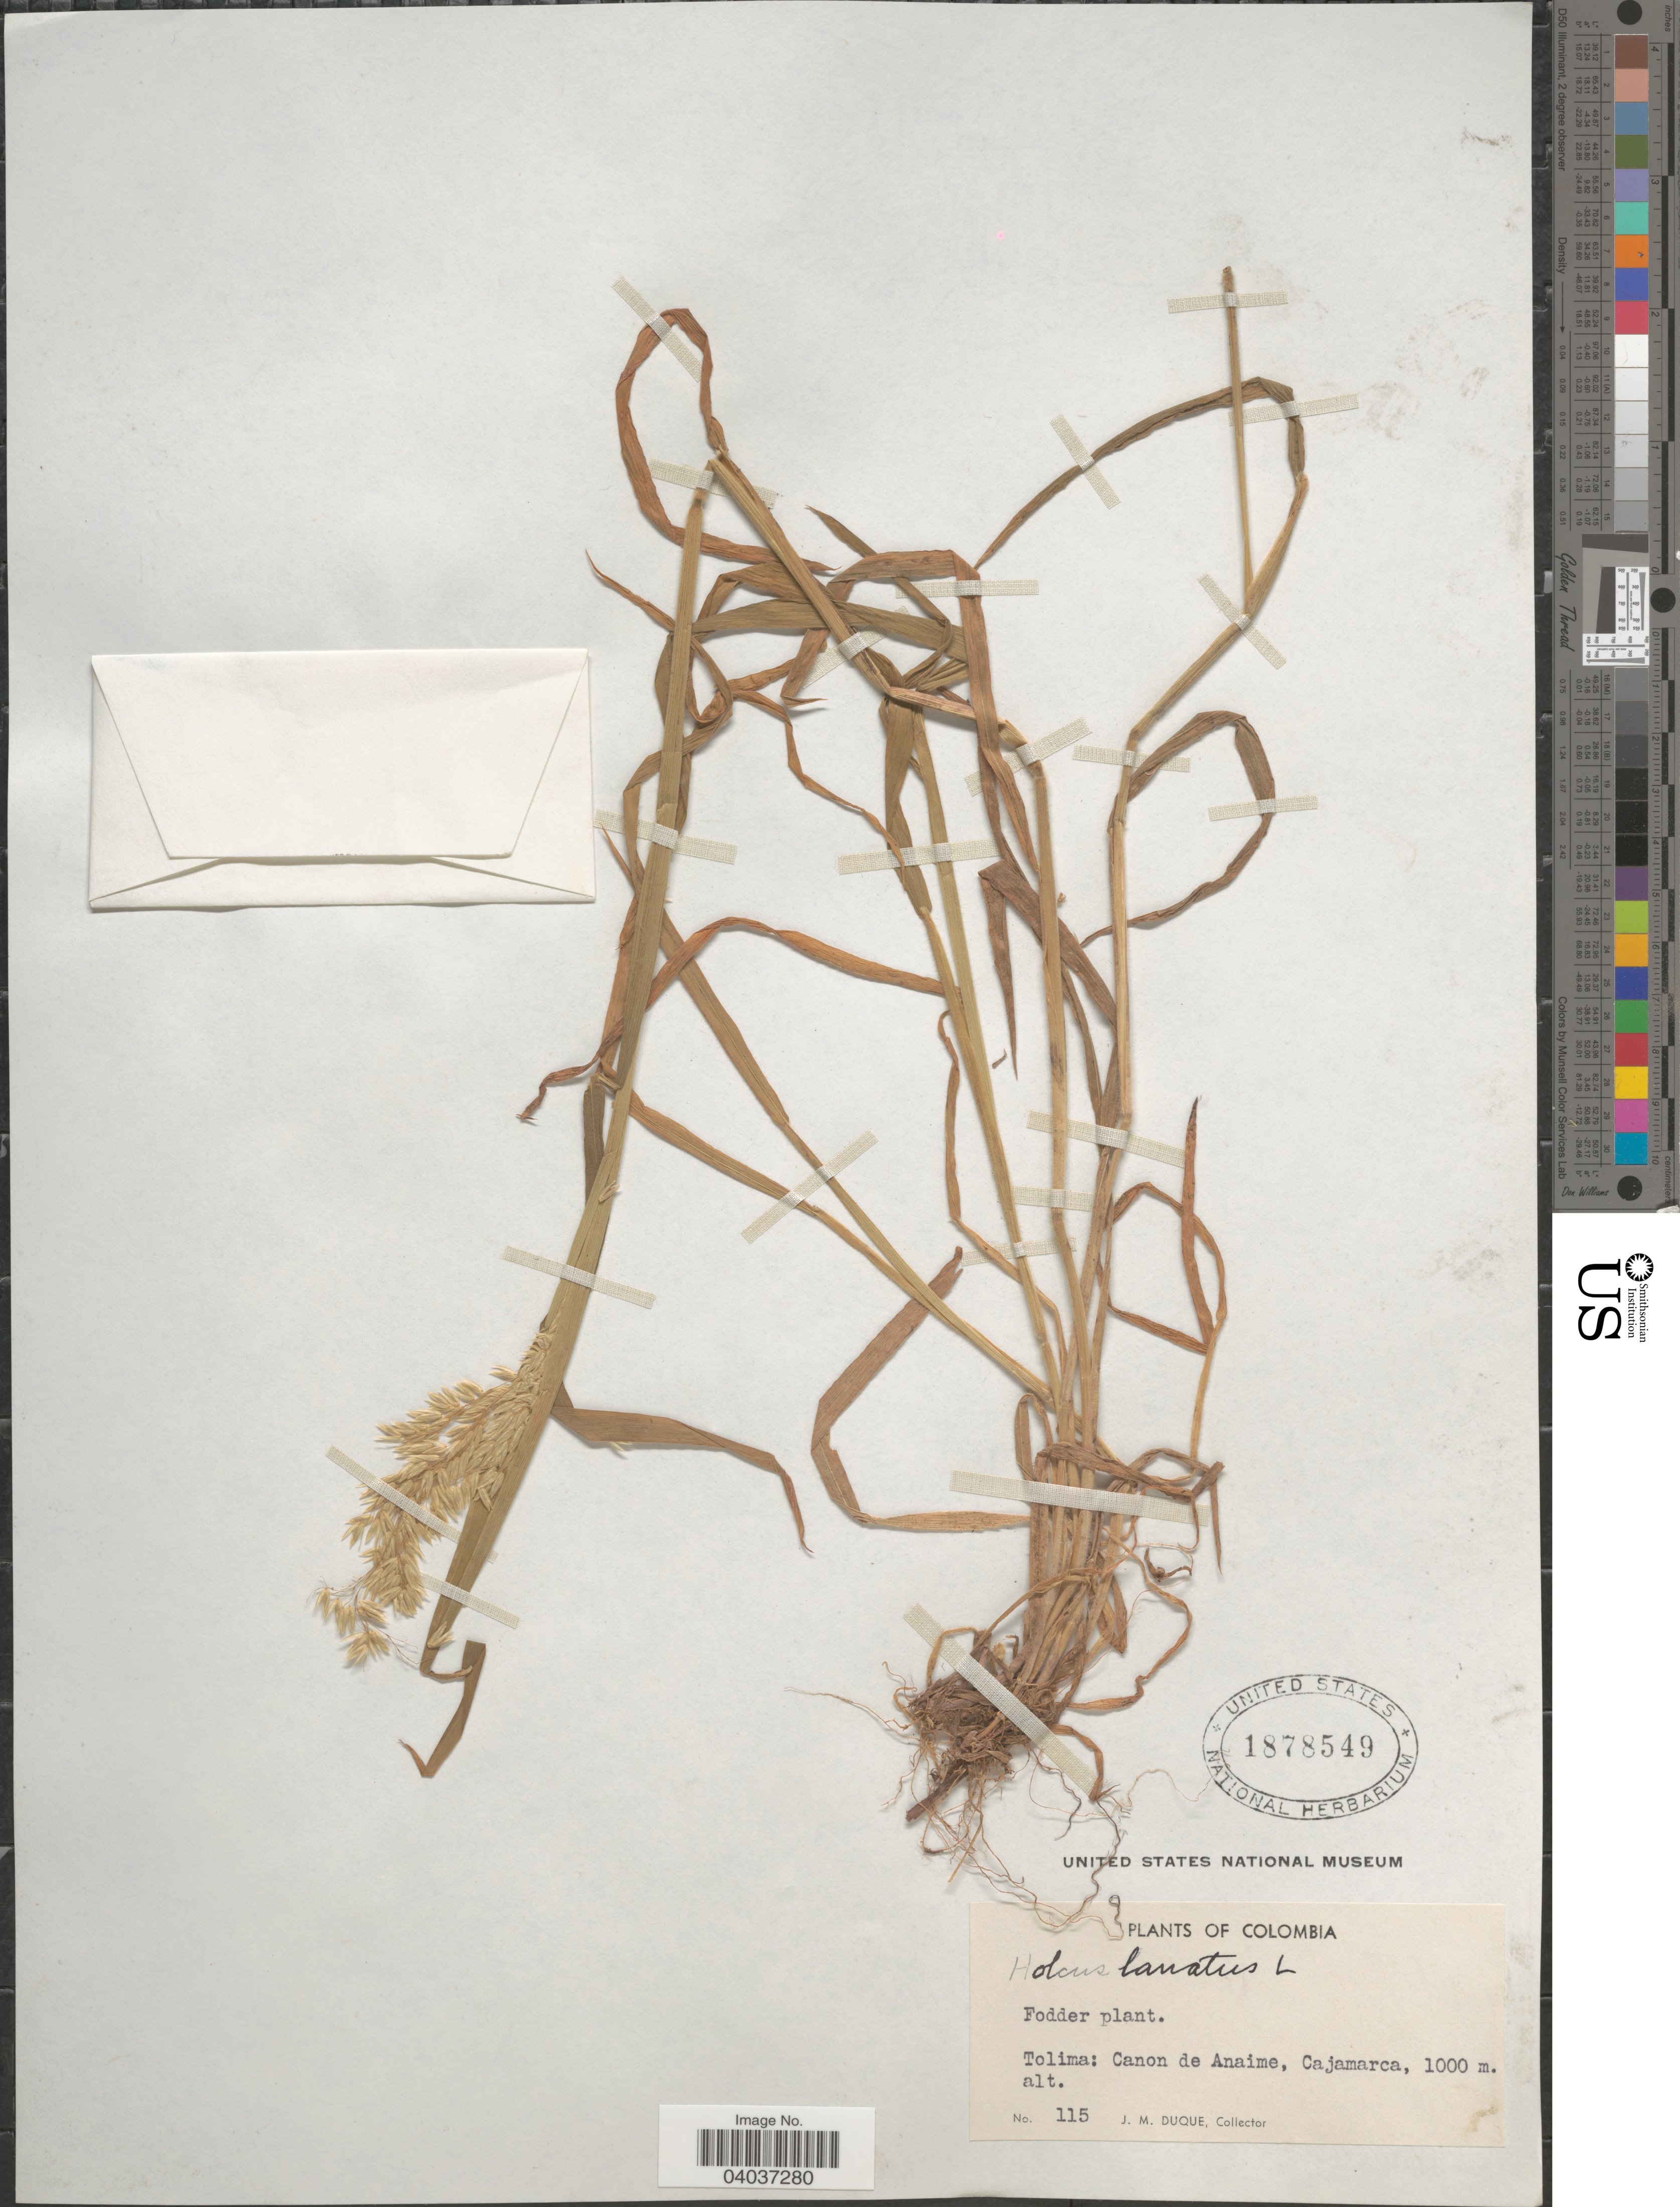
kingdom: Plantae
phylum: Tracheophyta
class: Liliopsida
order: Poales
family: Poaceae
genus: Holcus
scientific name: Holcus lanatus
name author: L.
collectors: J. Duque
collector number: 115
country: Colombia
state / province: Tolima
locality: Canon de Anaime, Cajamarca.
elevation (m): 1000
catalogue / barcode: US 1878549